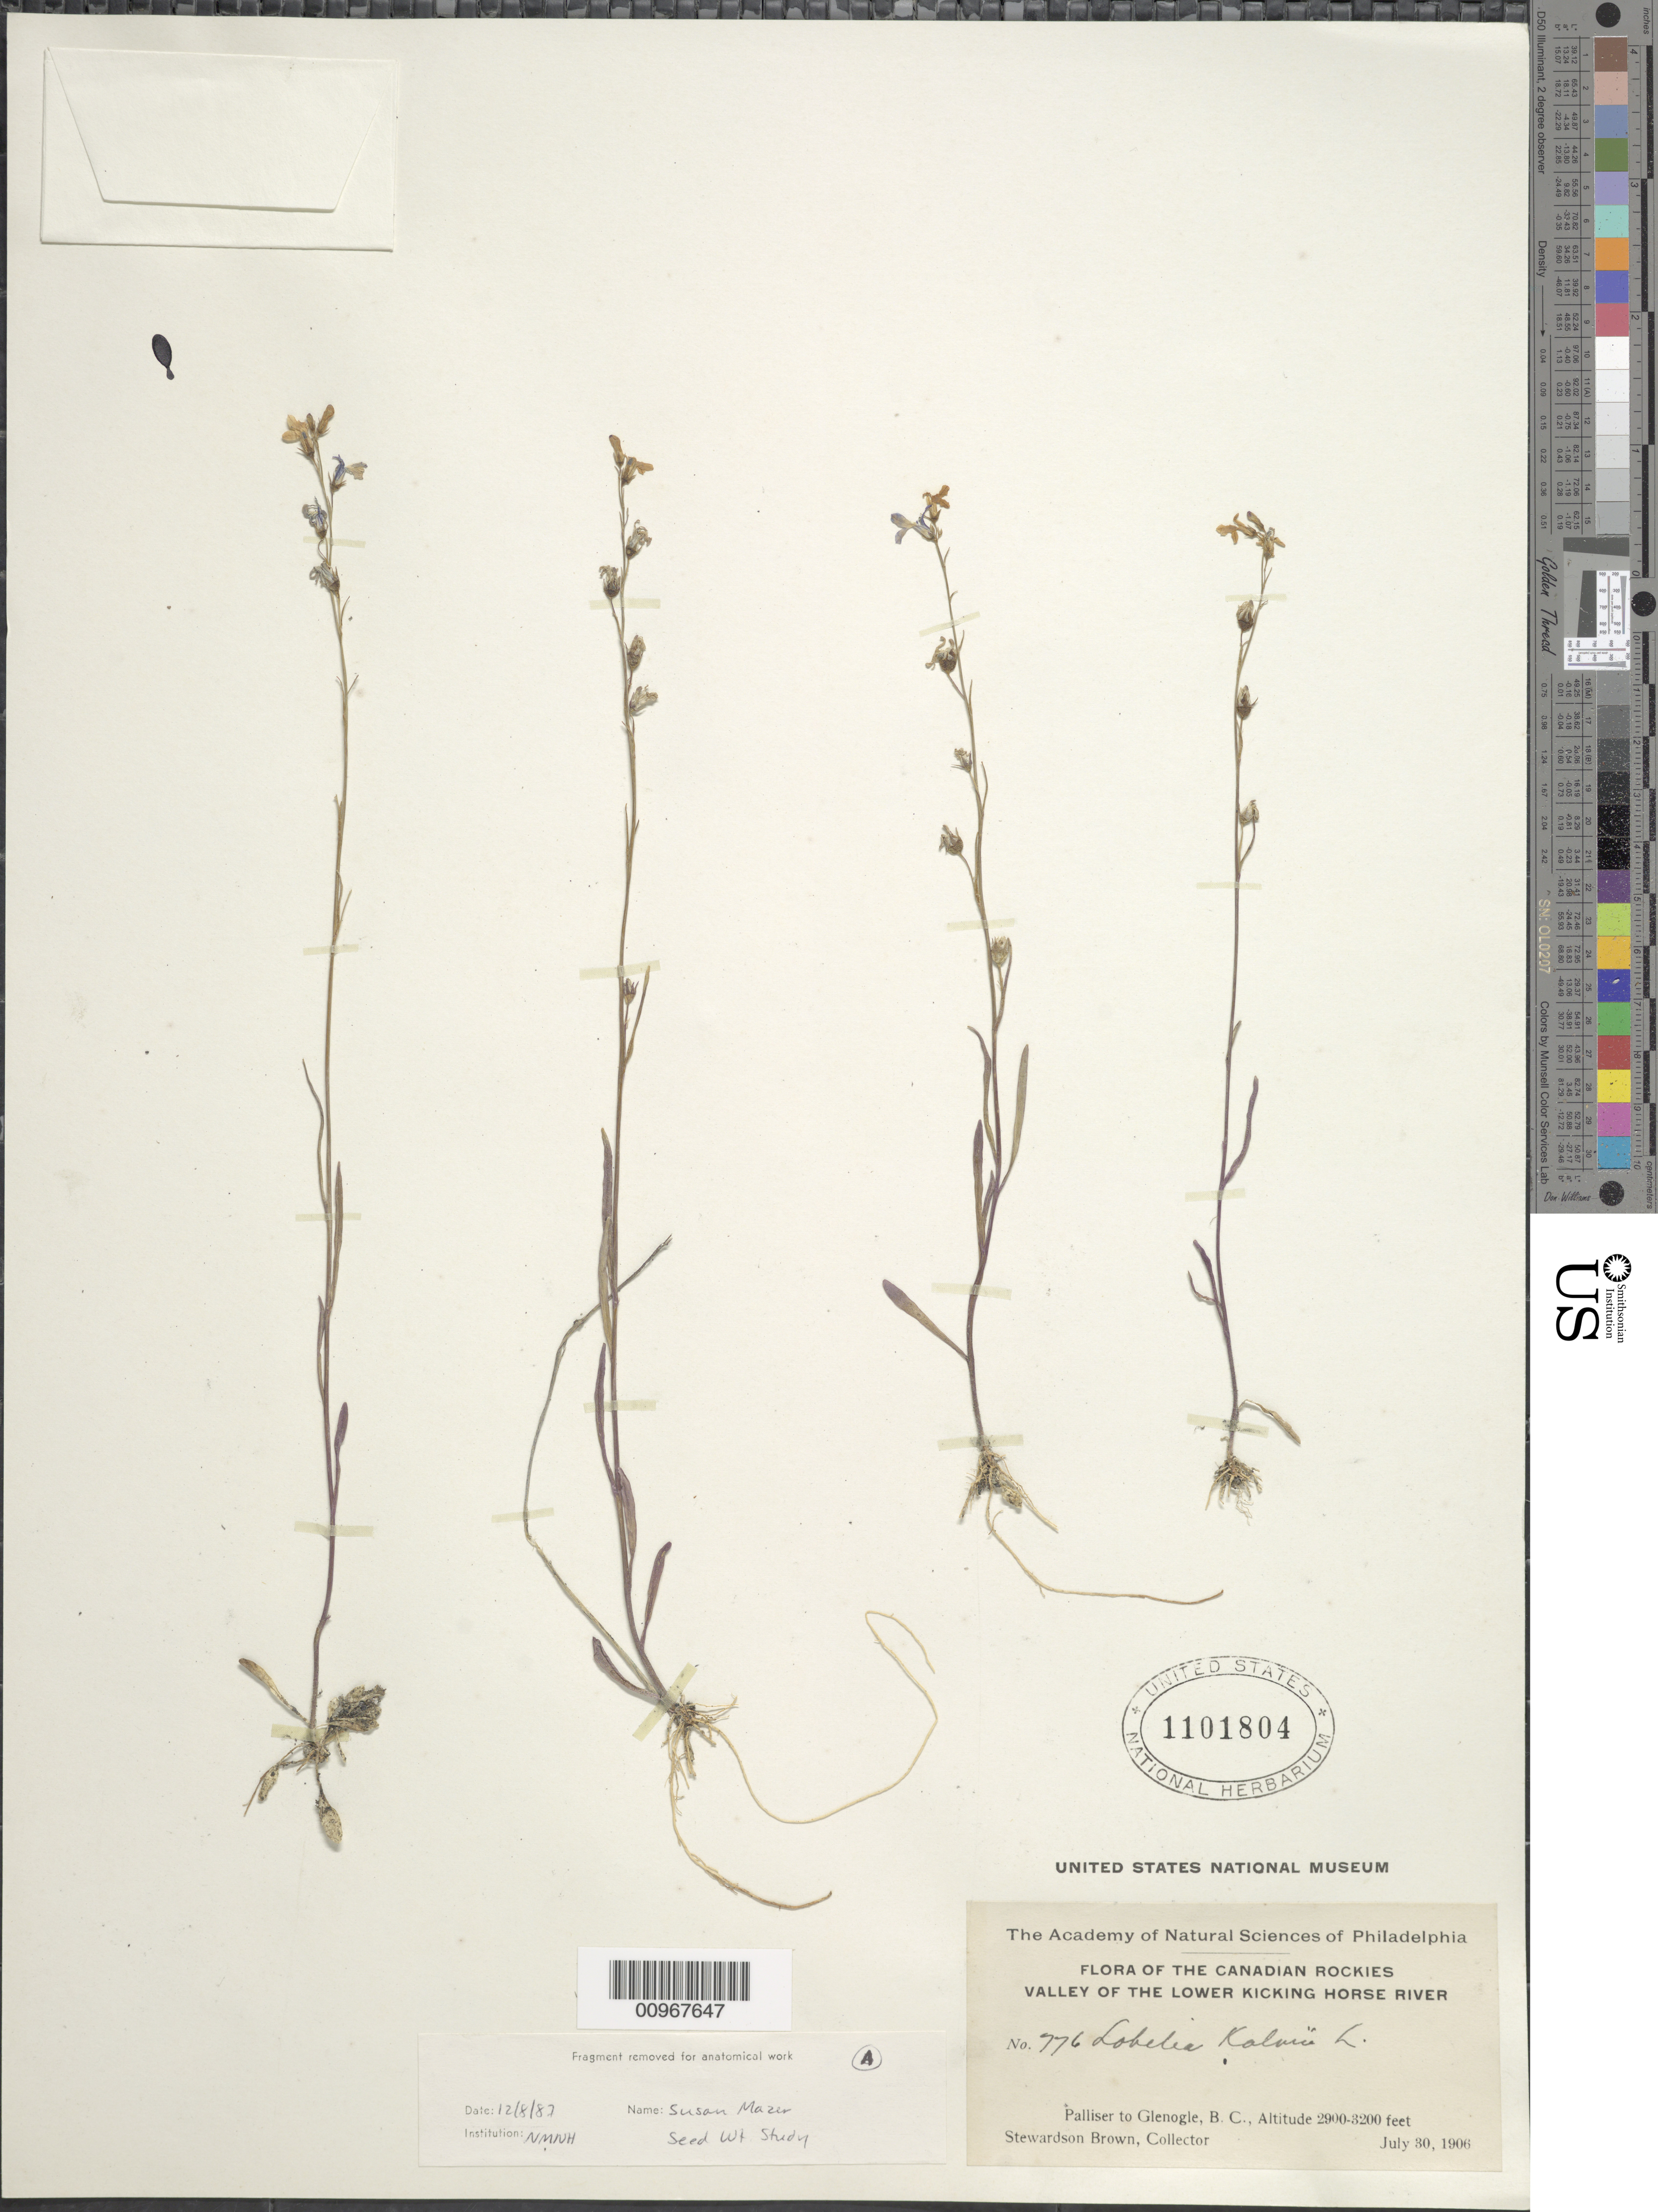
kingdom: Plantae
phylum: Tracheophyta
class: Magnoliopsida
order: Asterales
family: Campanulaceae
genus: Lobelia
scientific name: Lobelia kalmii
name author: L.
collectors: S. Brown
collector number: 776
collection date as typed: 30 Jul 1906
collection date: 1906-07-30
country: Canada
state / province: British Columbia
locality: Palliser to Glenogle, valley of the Lower Kicking Horse River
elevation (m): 1372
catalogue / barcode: US 1101804